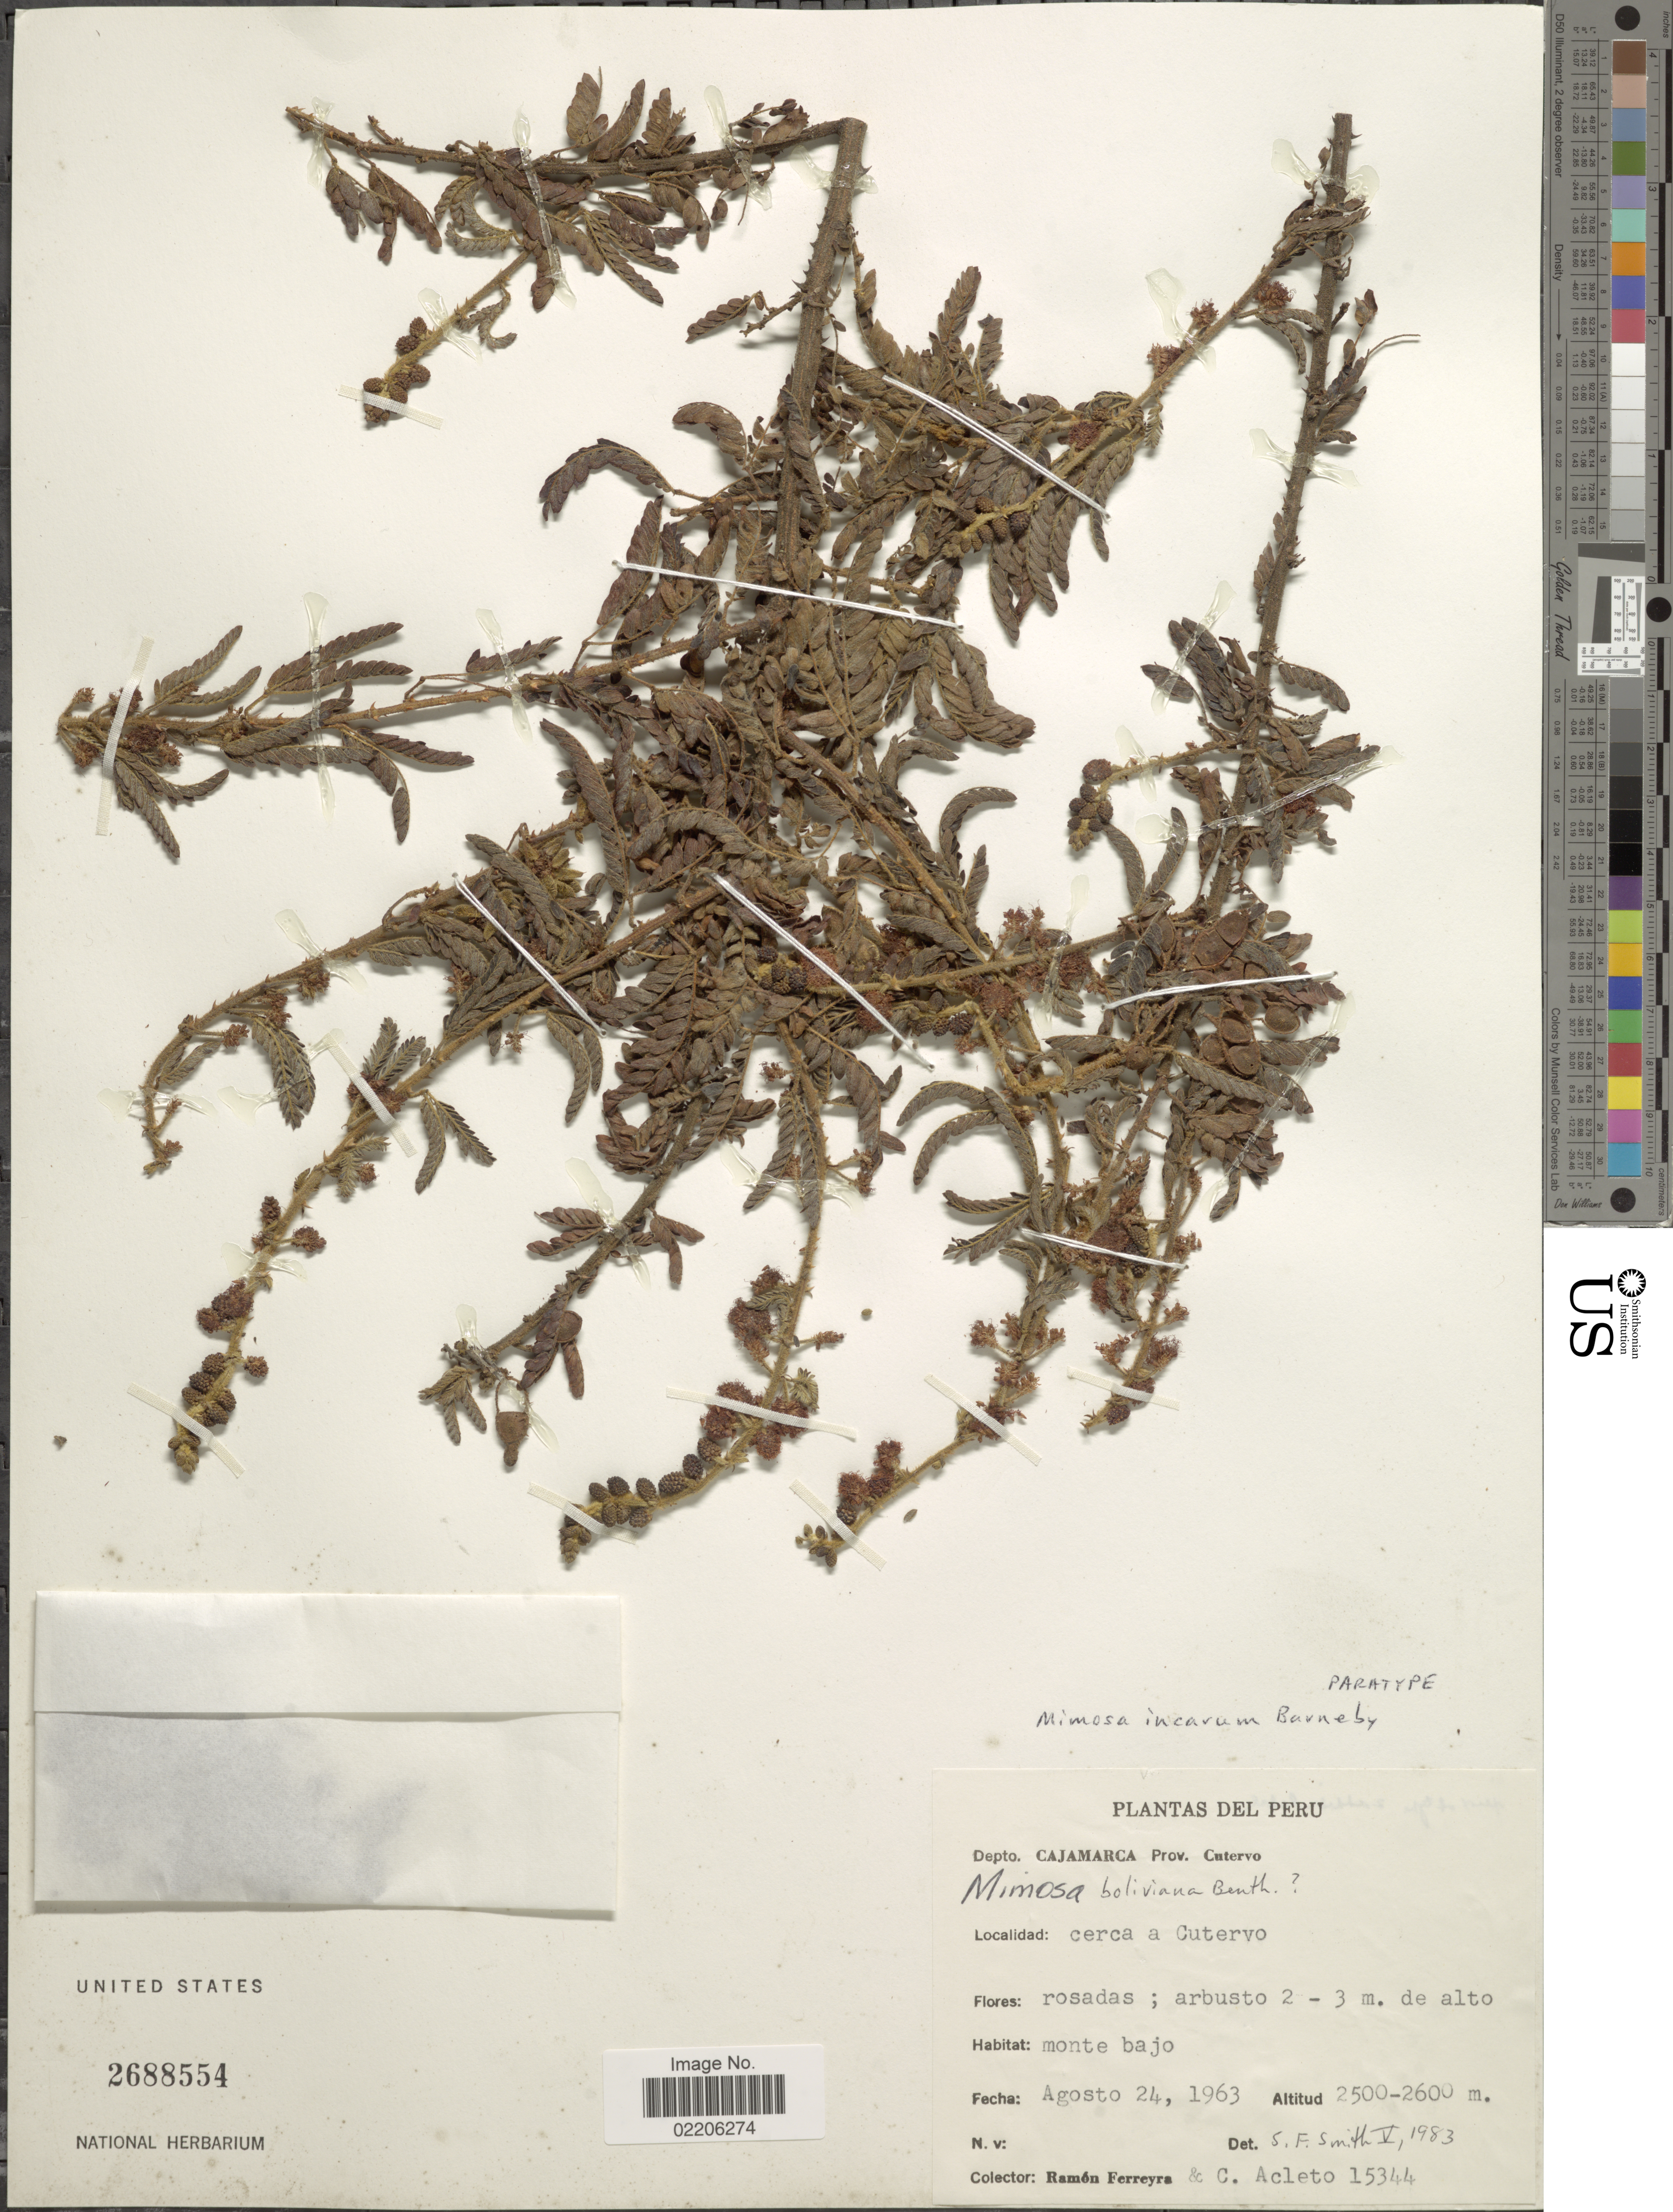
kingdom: Plantae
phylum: Tracheophyta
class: Magnoliopsida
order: Fabales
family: Fabaceae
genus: Mimosa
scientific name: Mimosa incarum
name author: Barneby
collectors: R. A. Ferreyra & C. Acleto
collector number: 15344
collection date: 1963-08-24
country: Peru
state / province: Cajamarca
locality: Prov. Cutervo. cerca a Cutervo.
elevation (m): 2500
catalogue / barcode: US 2688554